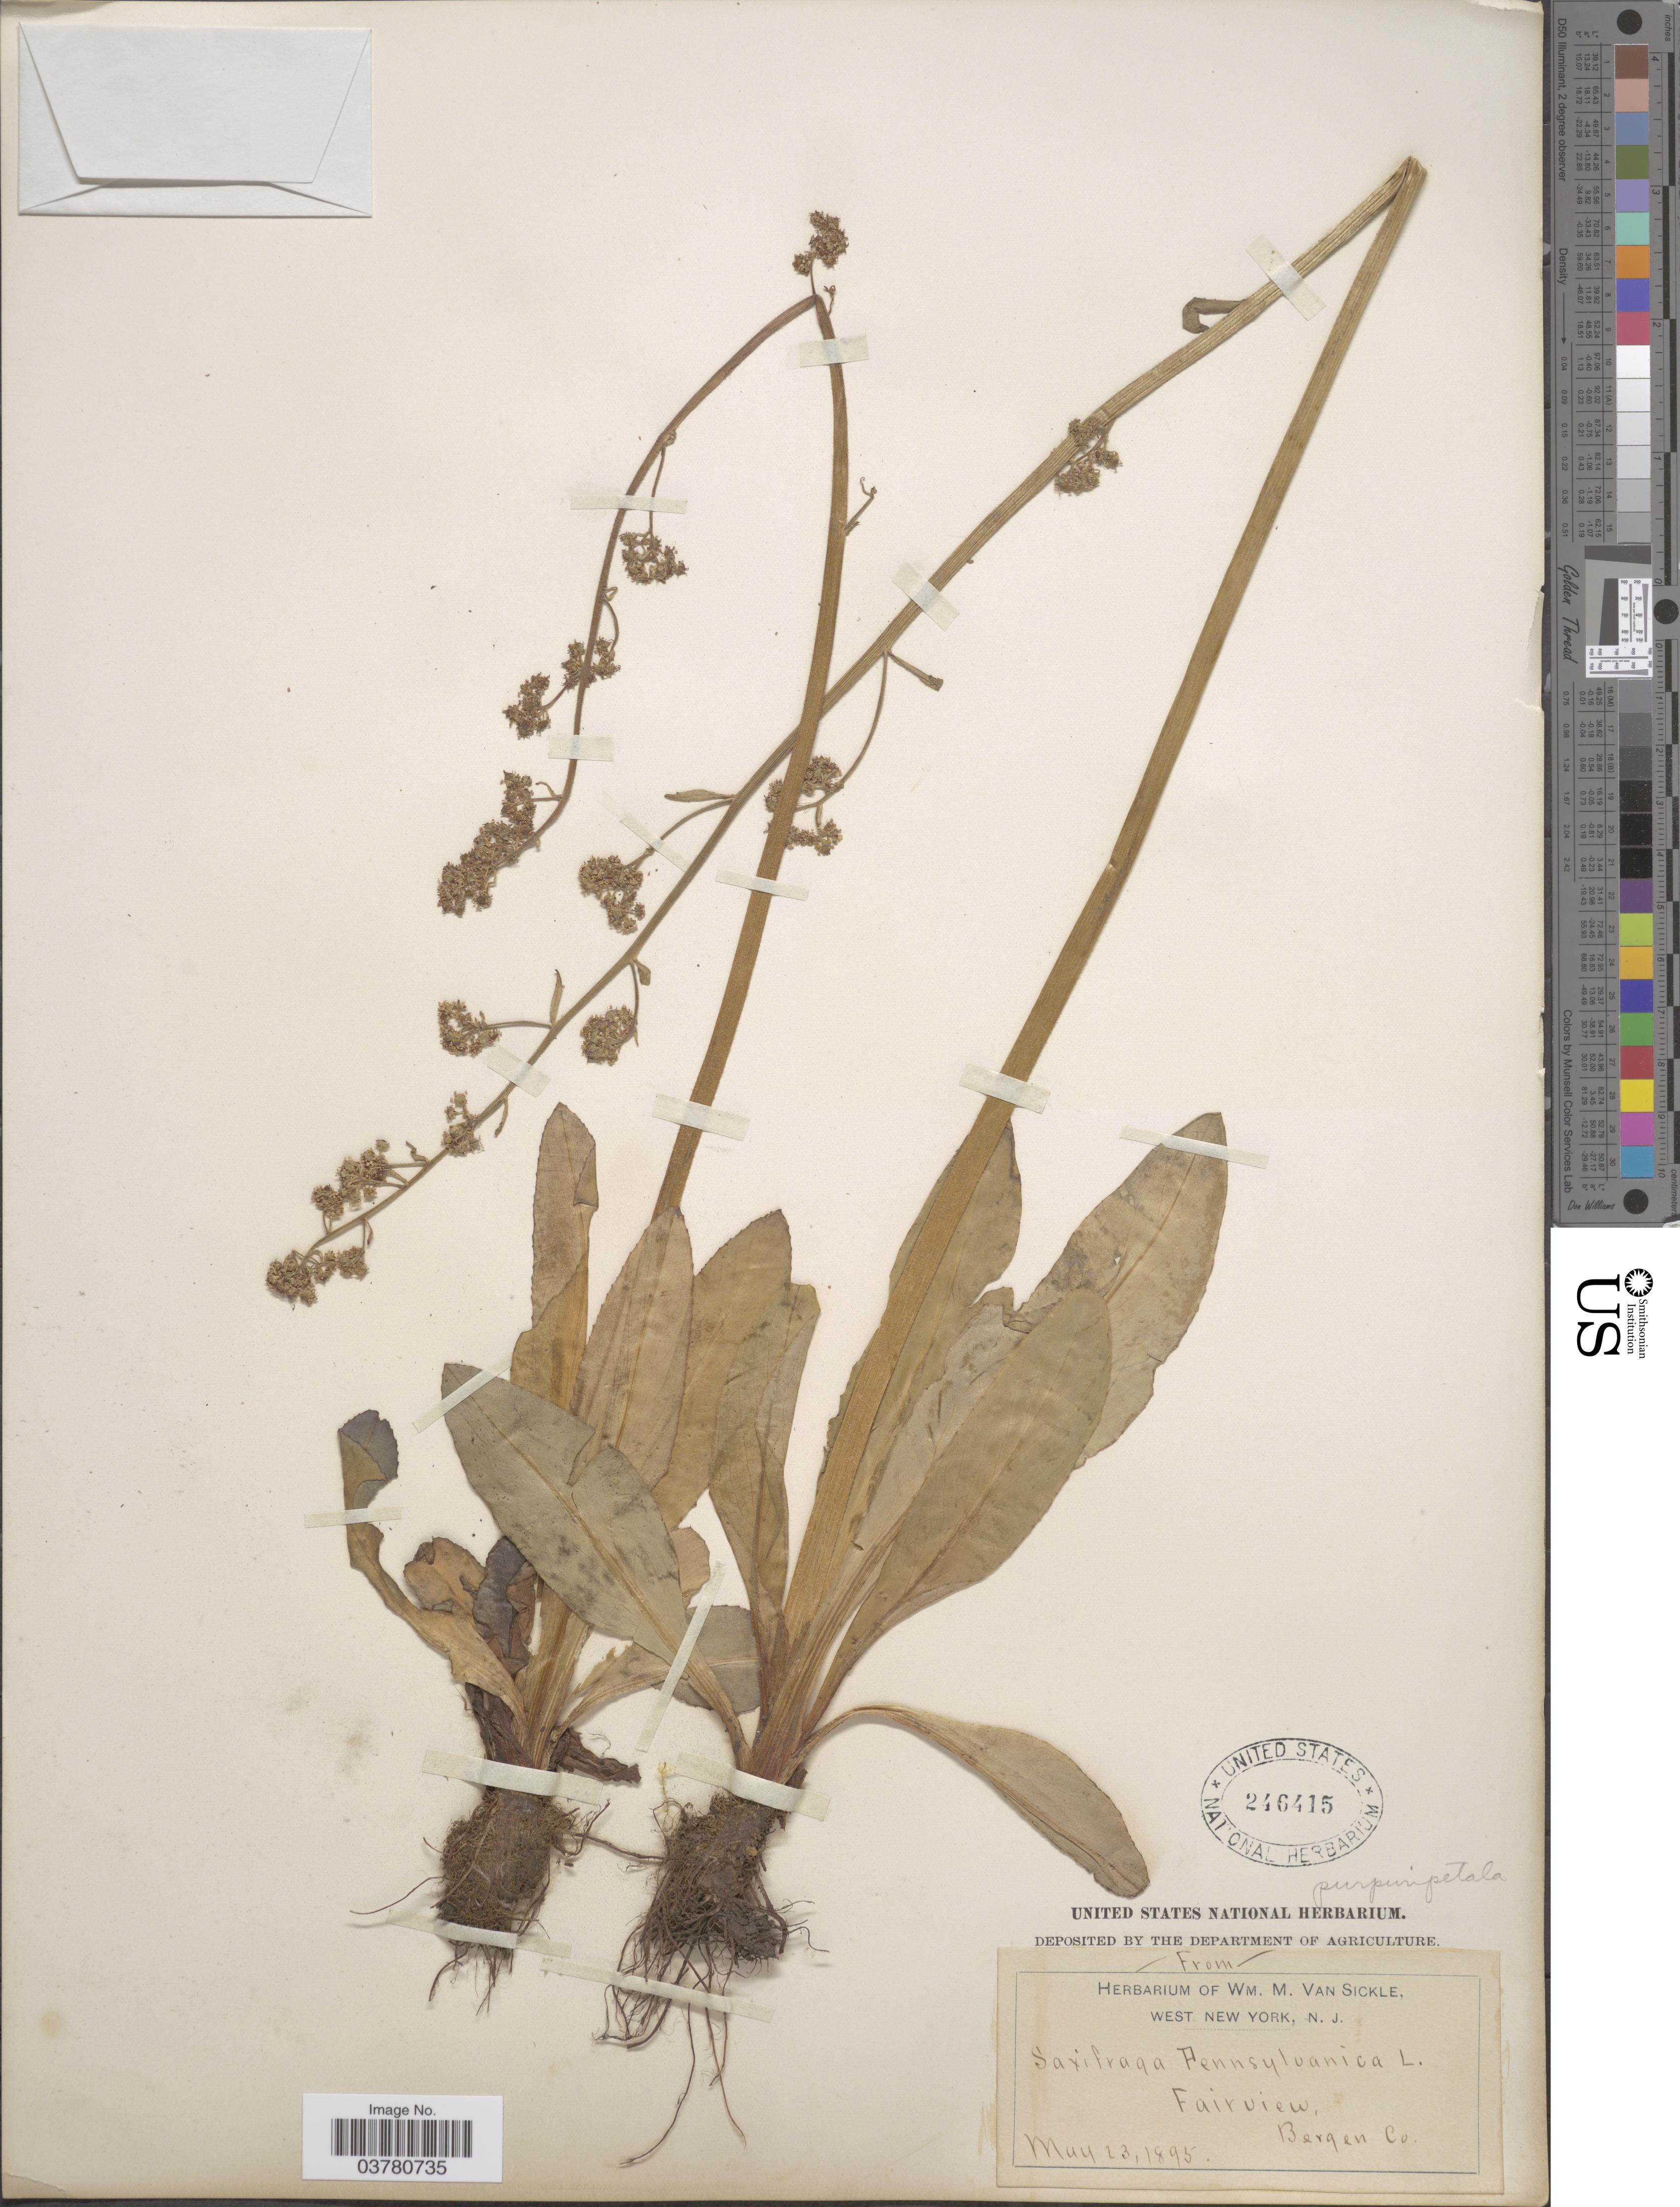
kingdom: Plantae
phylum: Tracheophyta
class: Magnoliopsida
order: Saxifragales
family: Saxifragaceae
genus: Micranthes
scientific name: Micranthes pensylvanica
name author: (L.) Haw.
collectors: ex herb. Wm. M. Van Sickle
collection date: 1895-05-23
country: United States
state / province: New Jersey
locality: West New York. Fairview, Bergen Co.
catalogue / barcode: US 246415